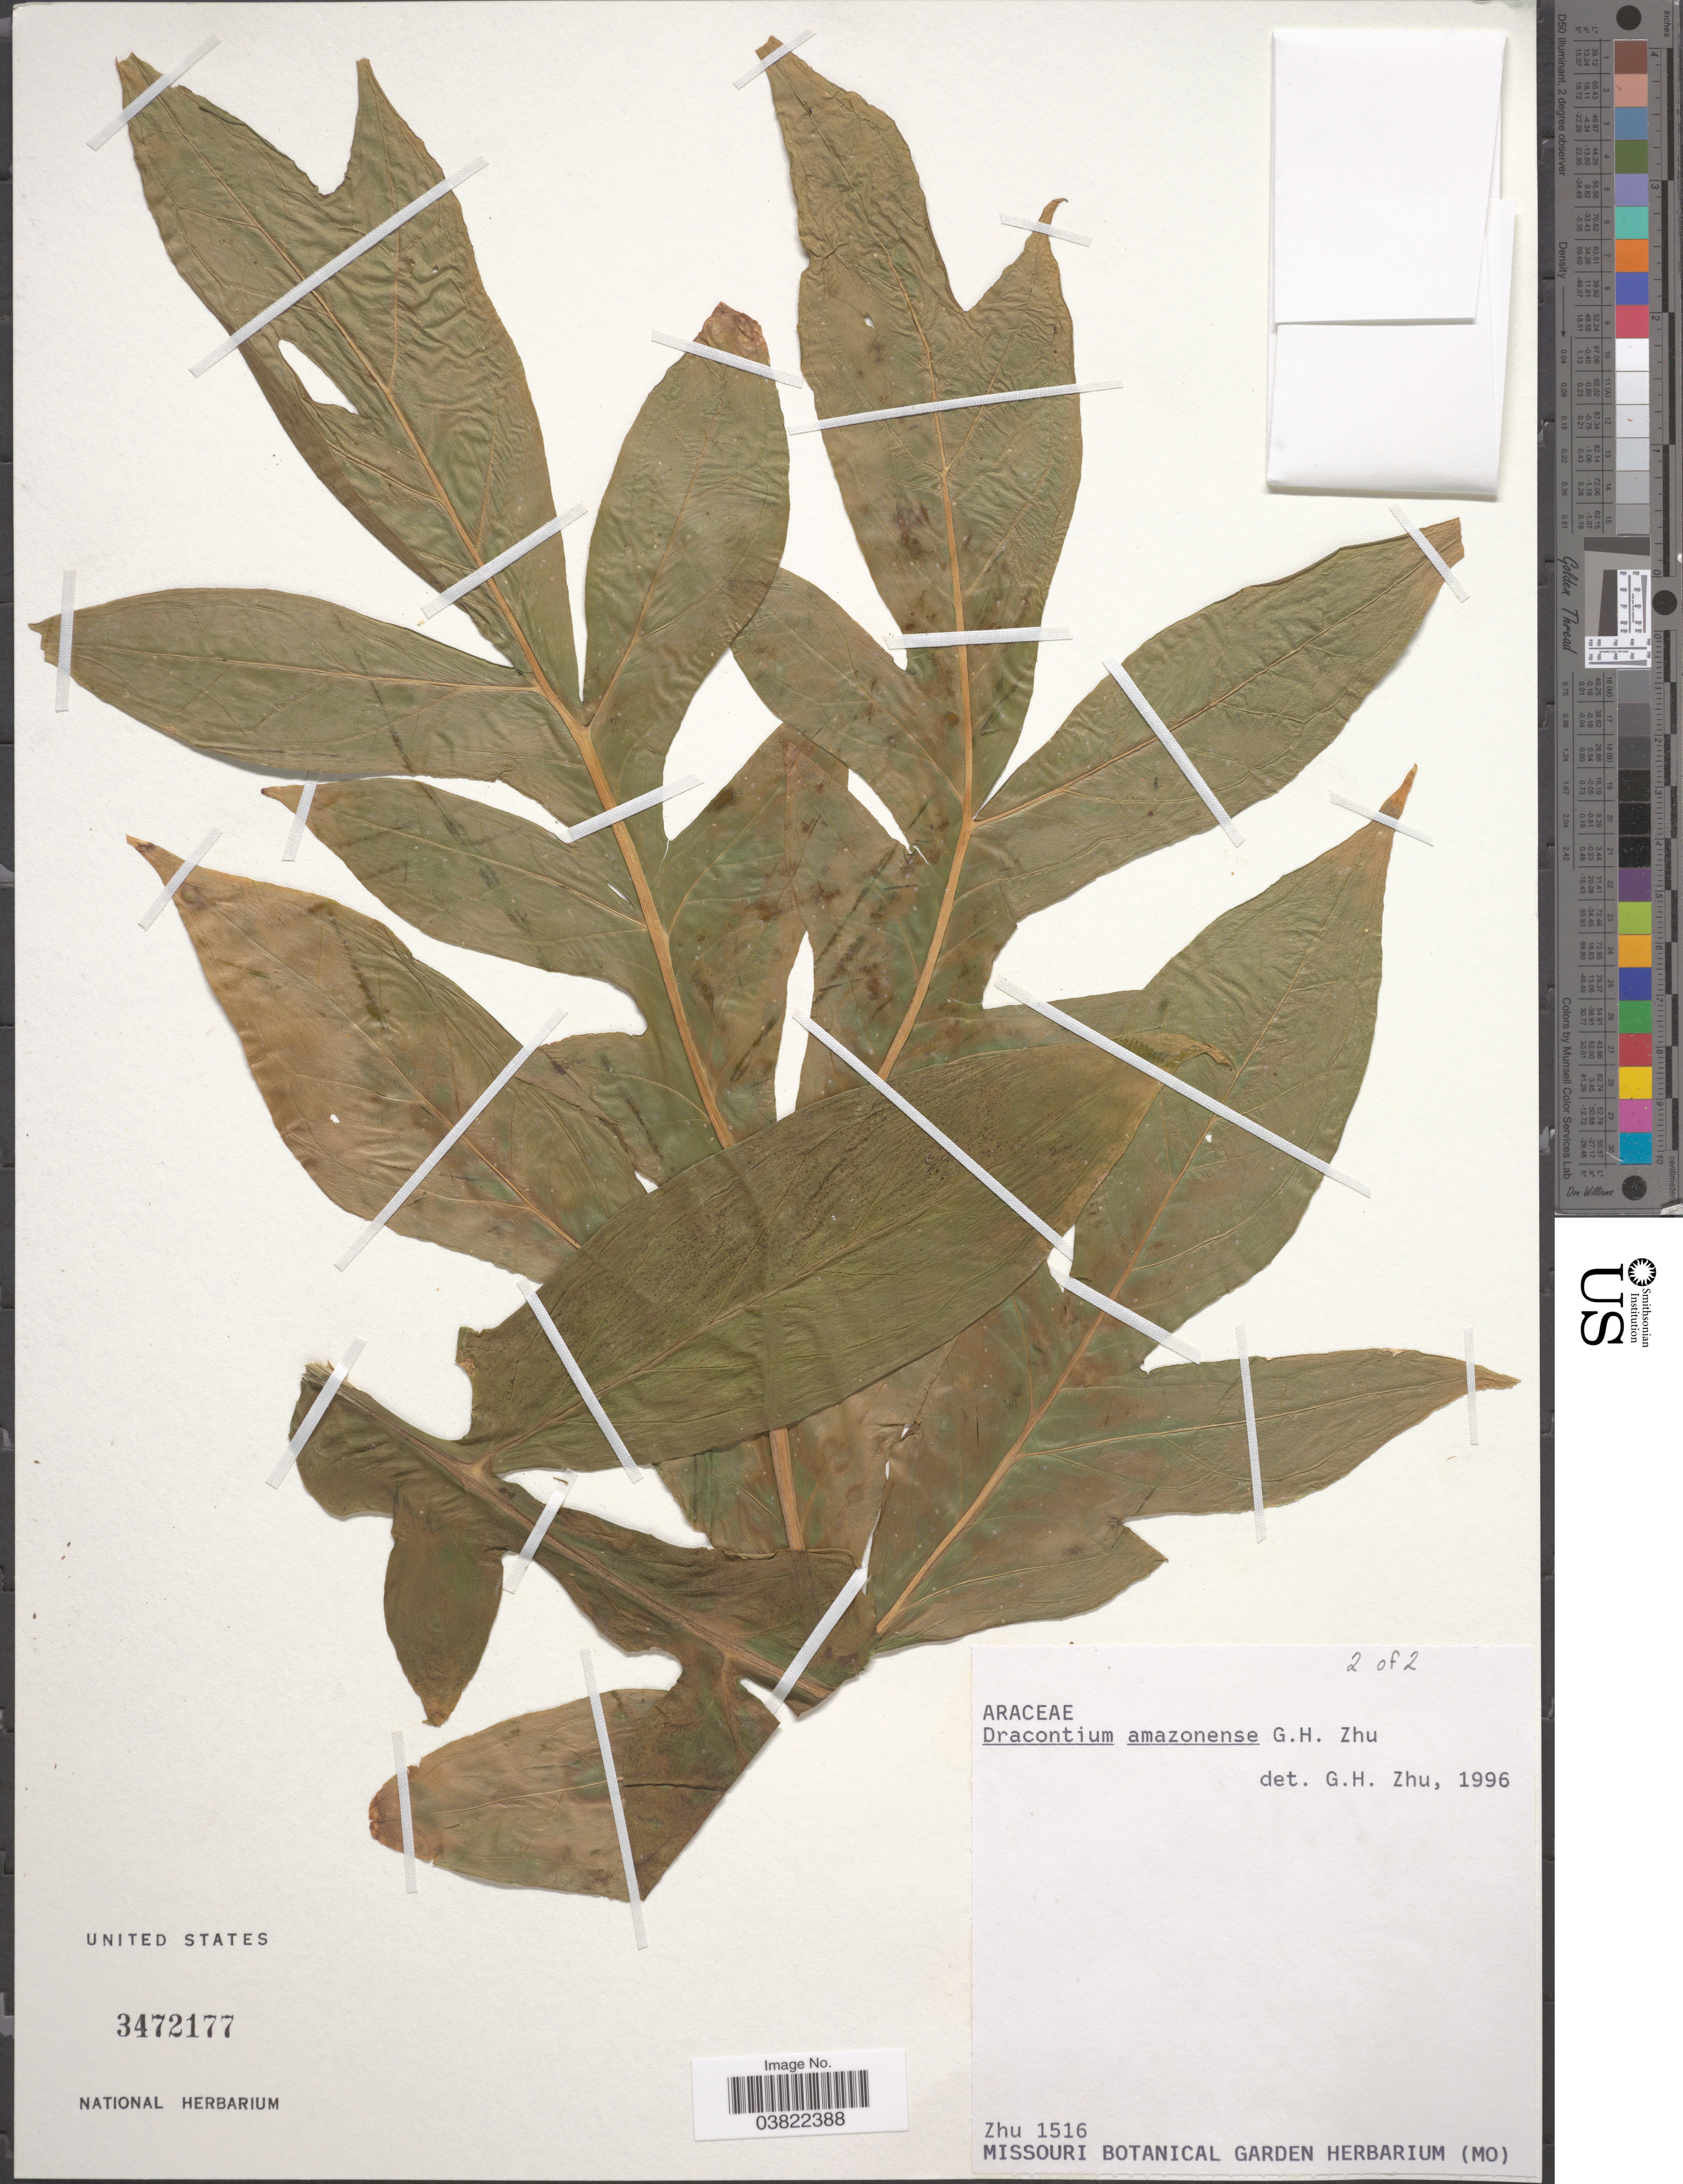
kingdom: Plantae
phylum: Tracheophyta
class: Liliopsida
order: Alismatales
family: Araceae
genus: Dracontium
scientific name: Dracontium amazonense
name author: G.H. Zhu & Croat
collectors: G. H. Zhu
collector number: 1516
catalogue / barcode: US 3472177